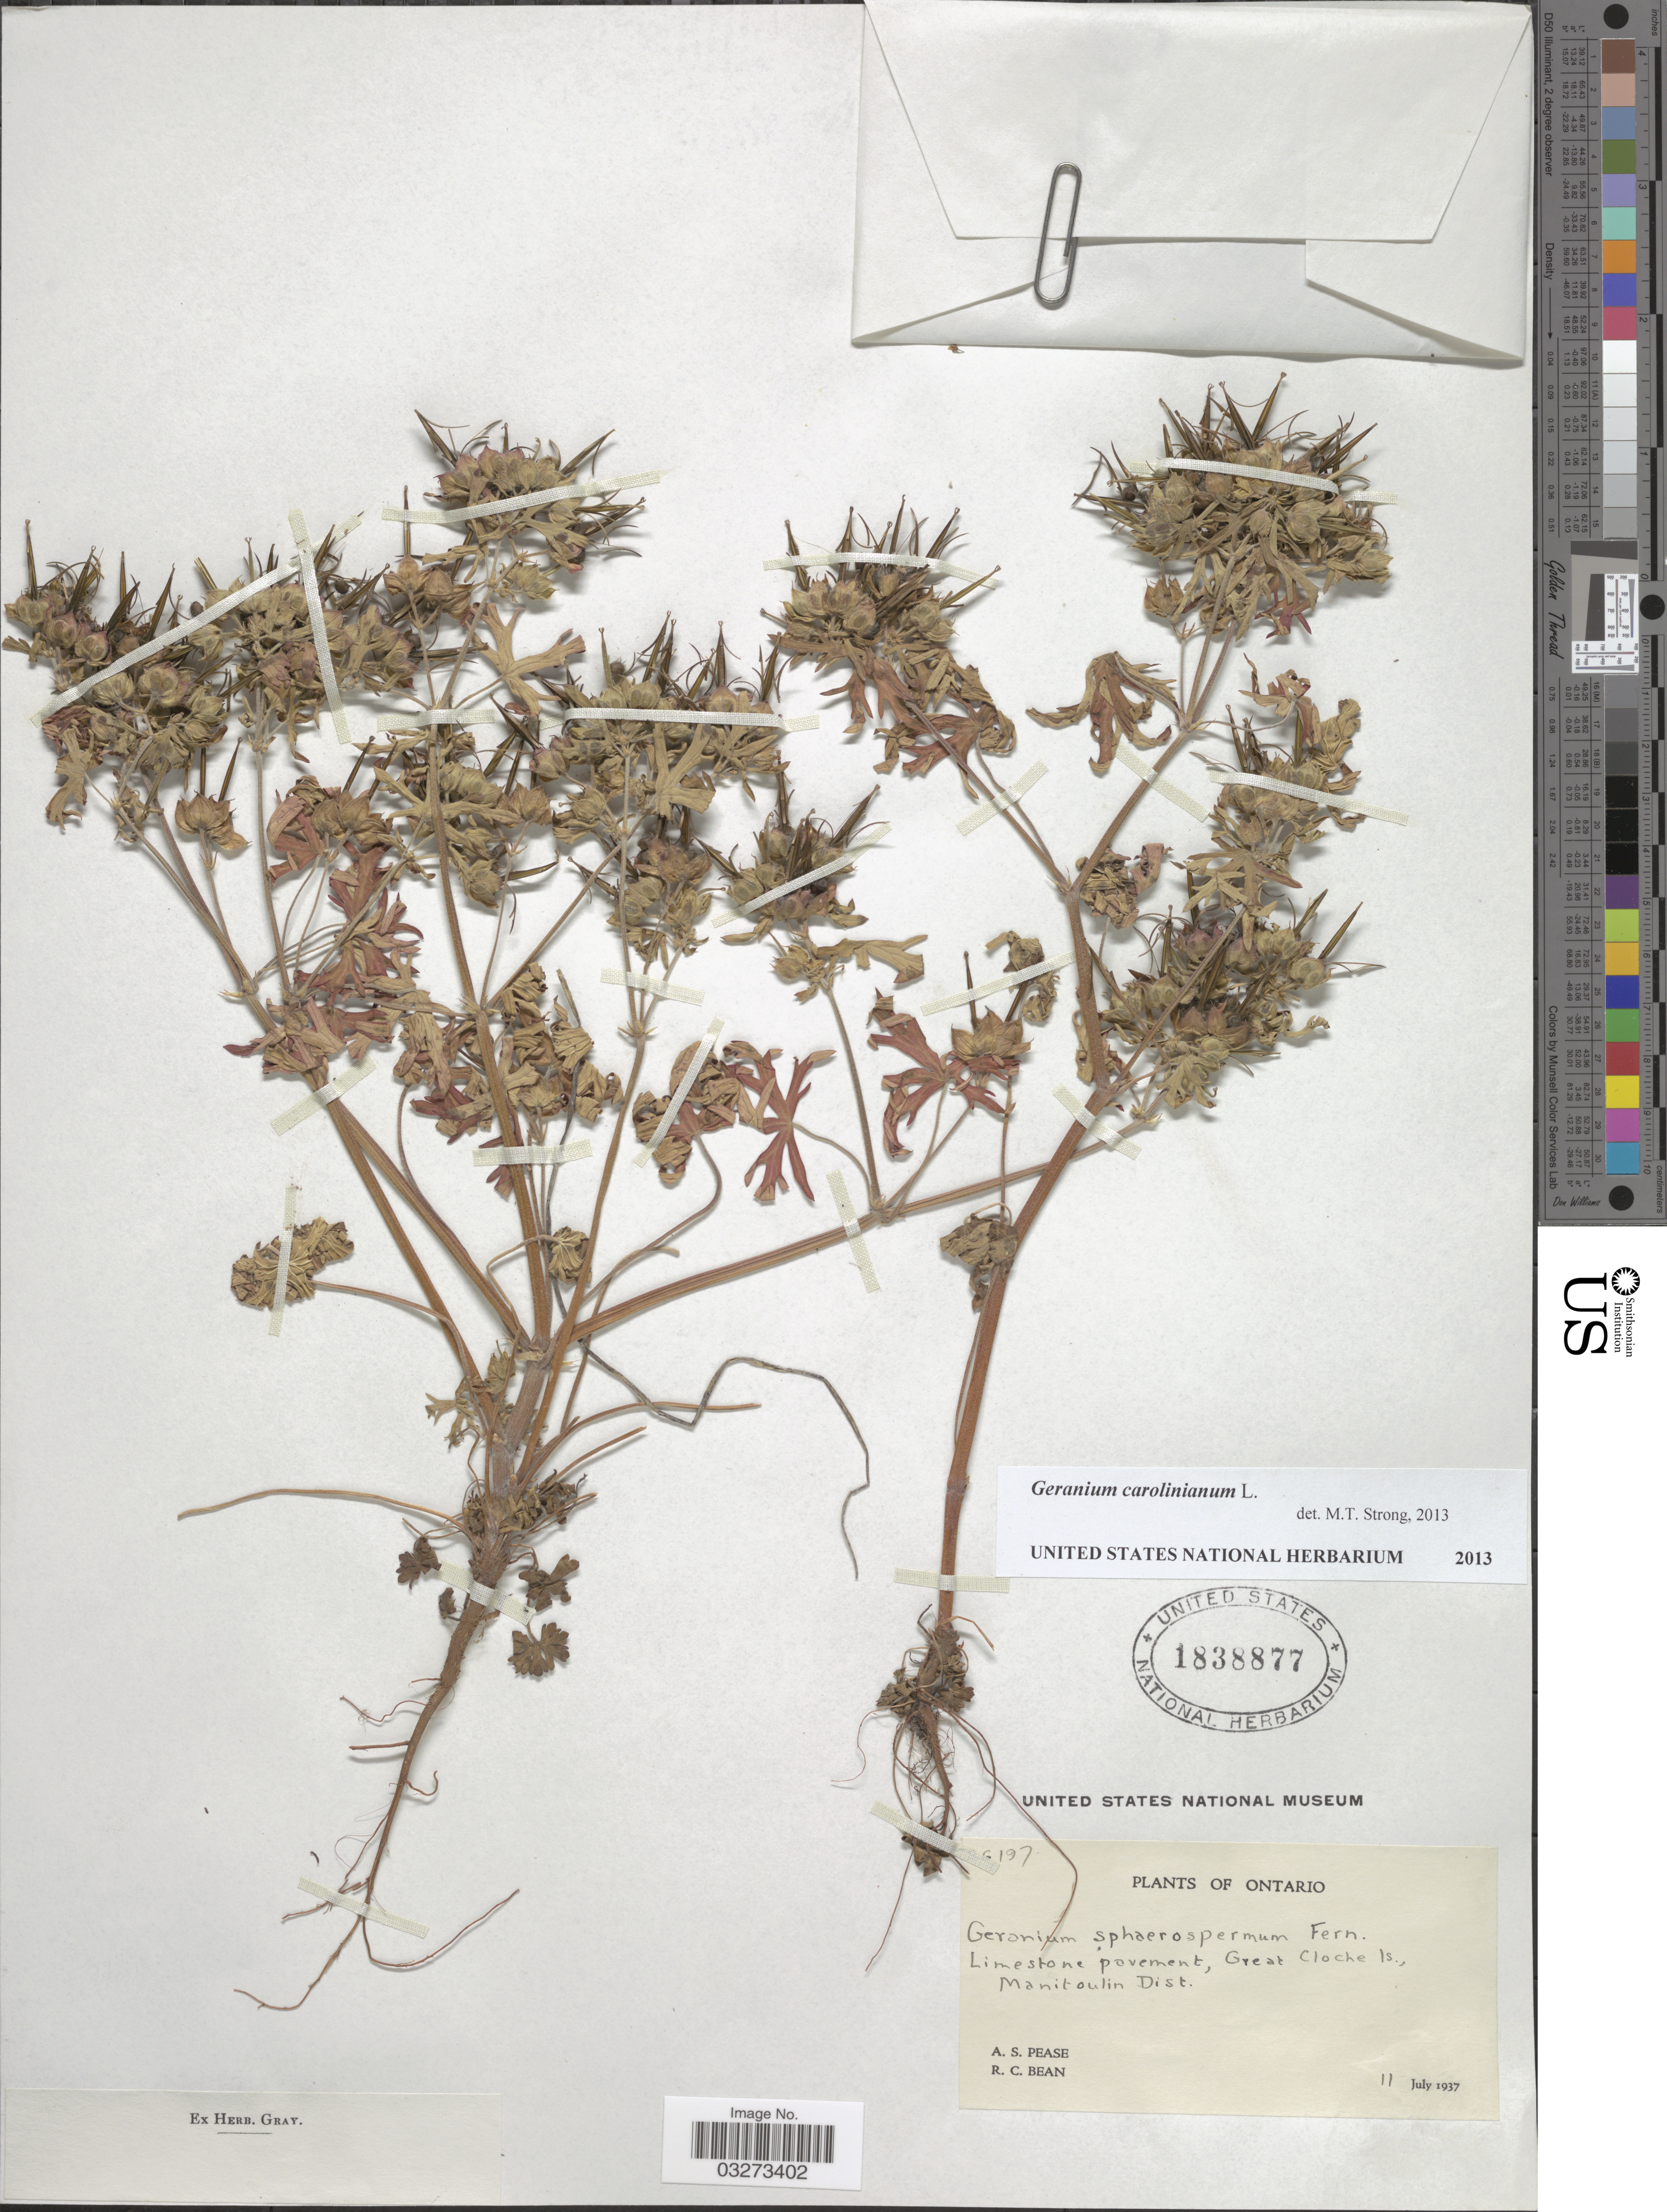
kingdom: Plantae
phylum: Tracheophyta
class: Magnoliopsida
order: Geraniales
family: Geraniaceae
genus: Geranium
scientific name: Geranium carolinianum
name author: L.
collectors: A. S. Pease & R. Bean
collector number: !197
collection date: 1937-07-11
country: Canada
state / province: Ontario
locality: Great Cloche Is., Manitoulin Dist.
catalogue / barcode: US 1838877